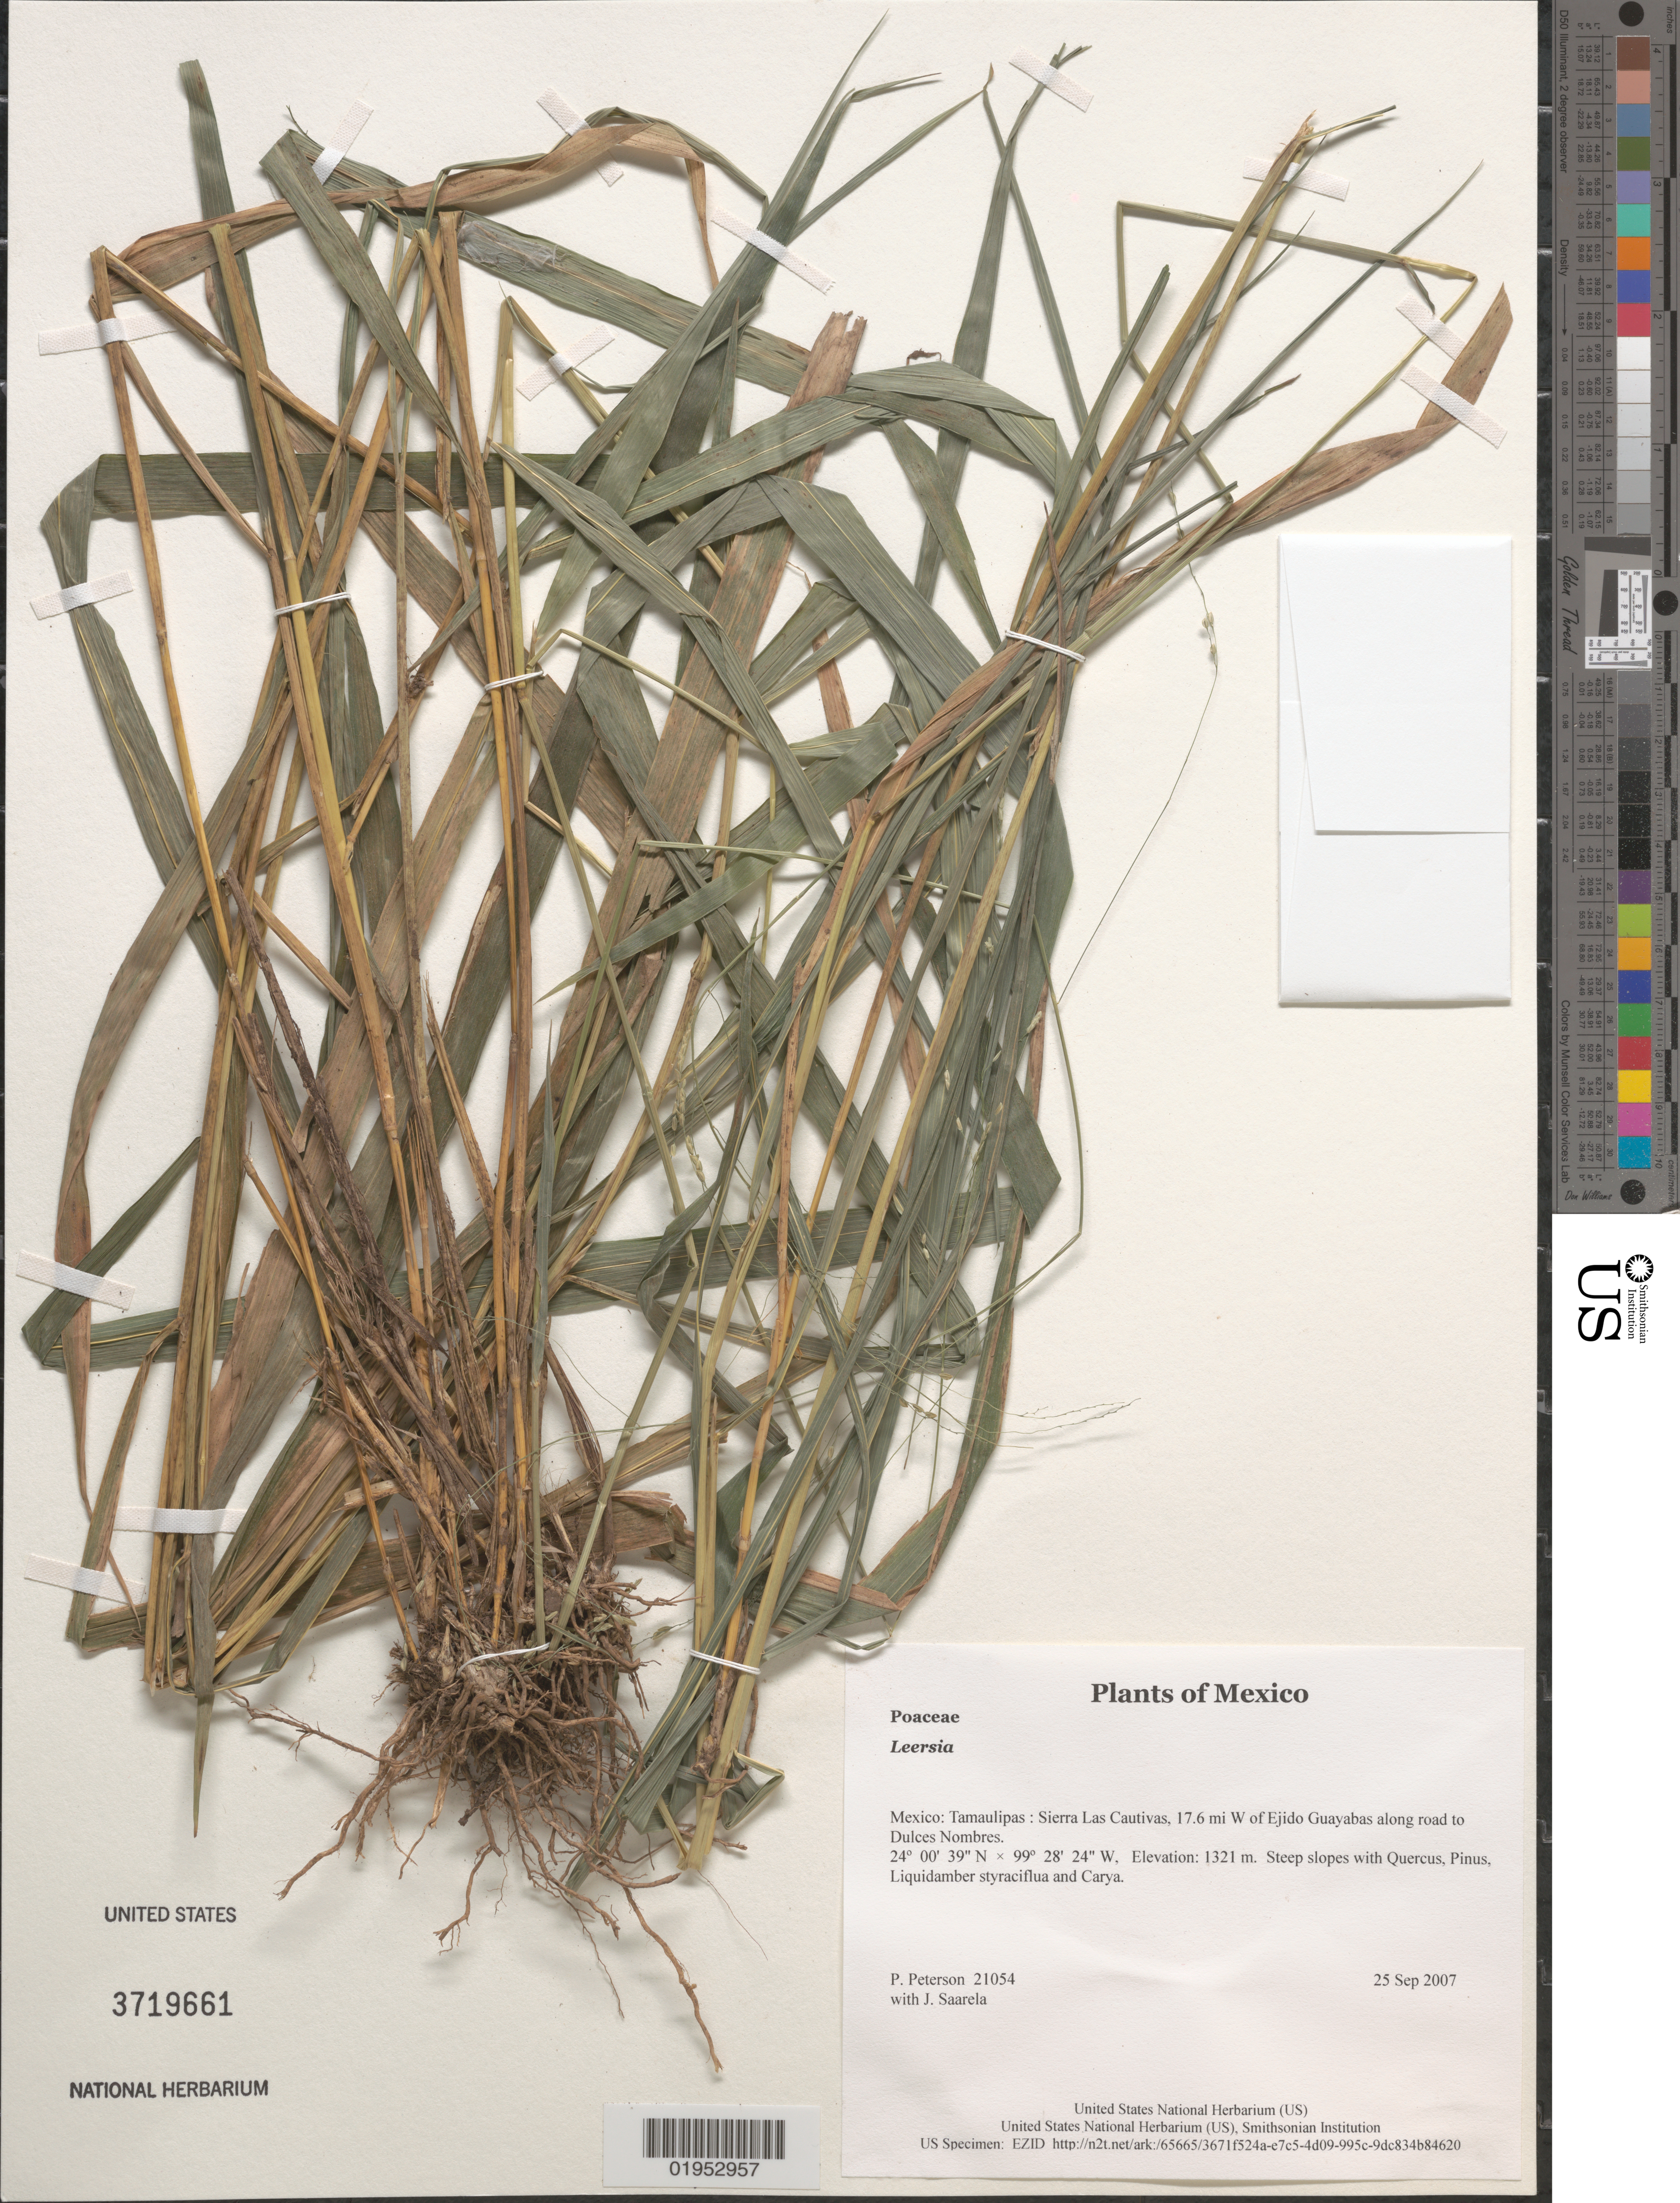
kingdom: Plantae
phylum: Tracheophyta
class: Liliopsida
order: Poales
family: Poaceae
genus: Leersia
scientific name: Leersia sp.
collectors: P. M. Peterson & J. Saarela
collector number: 21054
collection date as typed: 25 Sep 2007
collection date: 2007-09-25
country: Mexico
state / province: Tamaulipas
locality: Sierra Las Cautivas, 17.6 mi W of Ejido Guayabas along road to Dulces Nombres.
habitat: Steep slopes with Quercus, Pinus, Liquidamber styraciflua and Carya.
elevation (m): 1321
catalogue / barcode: US 3719661